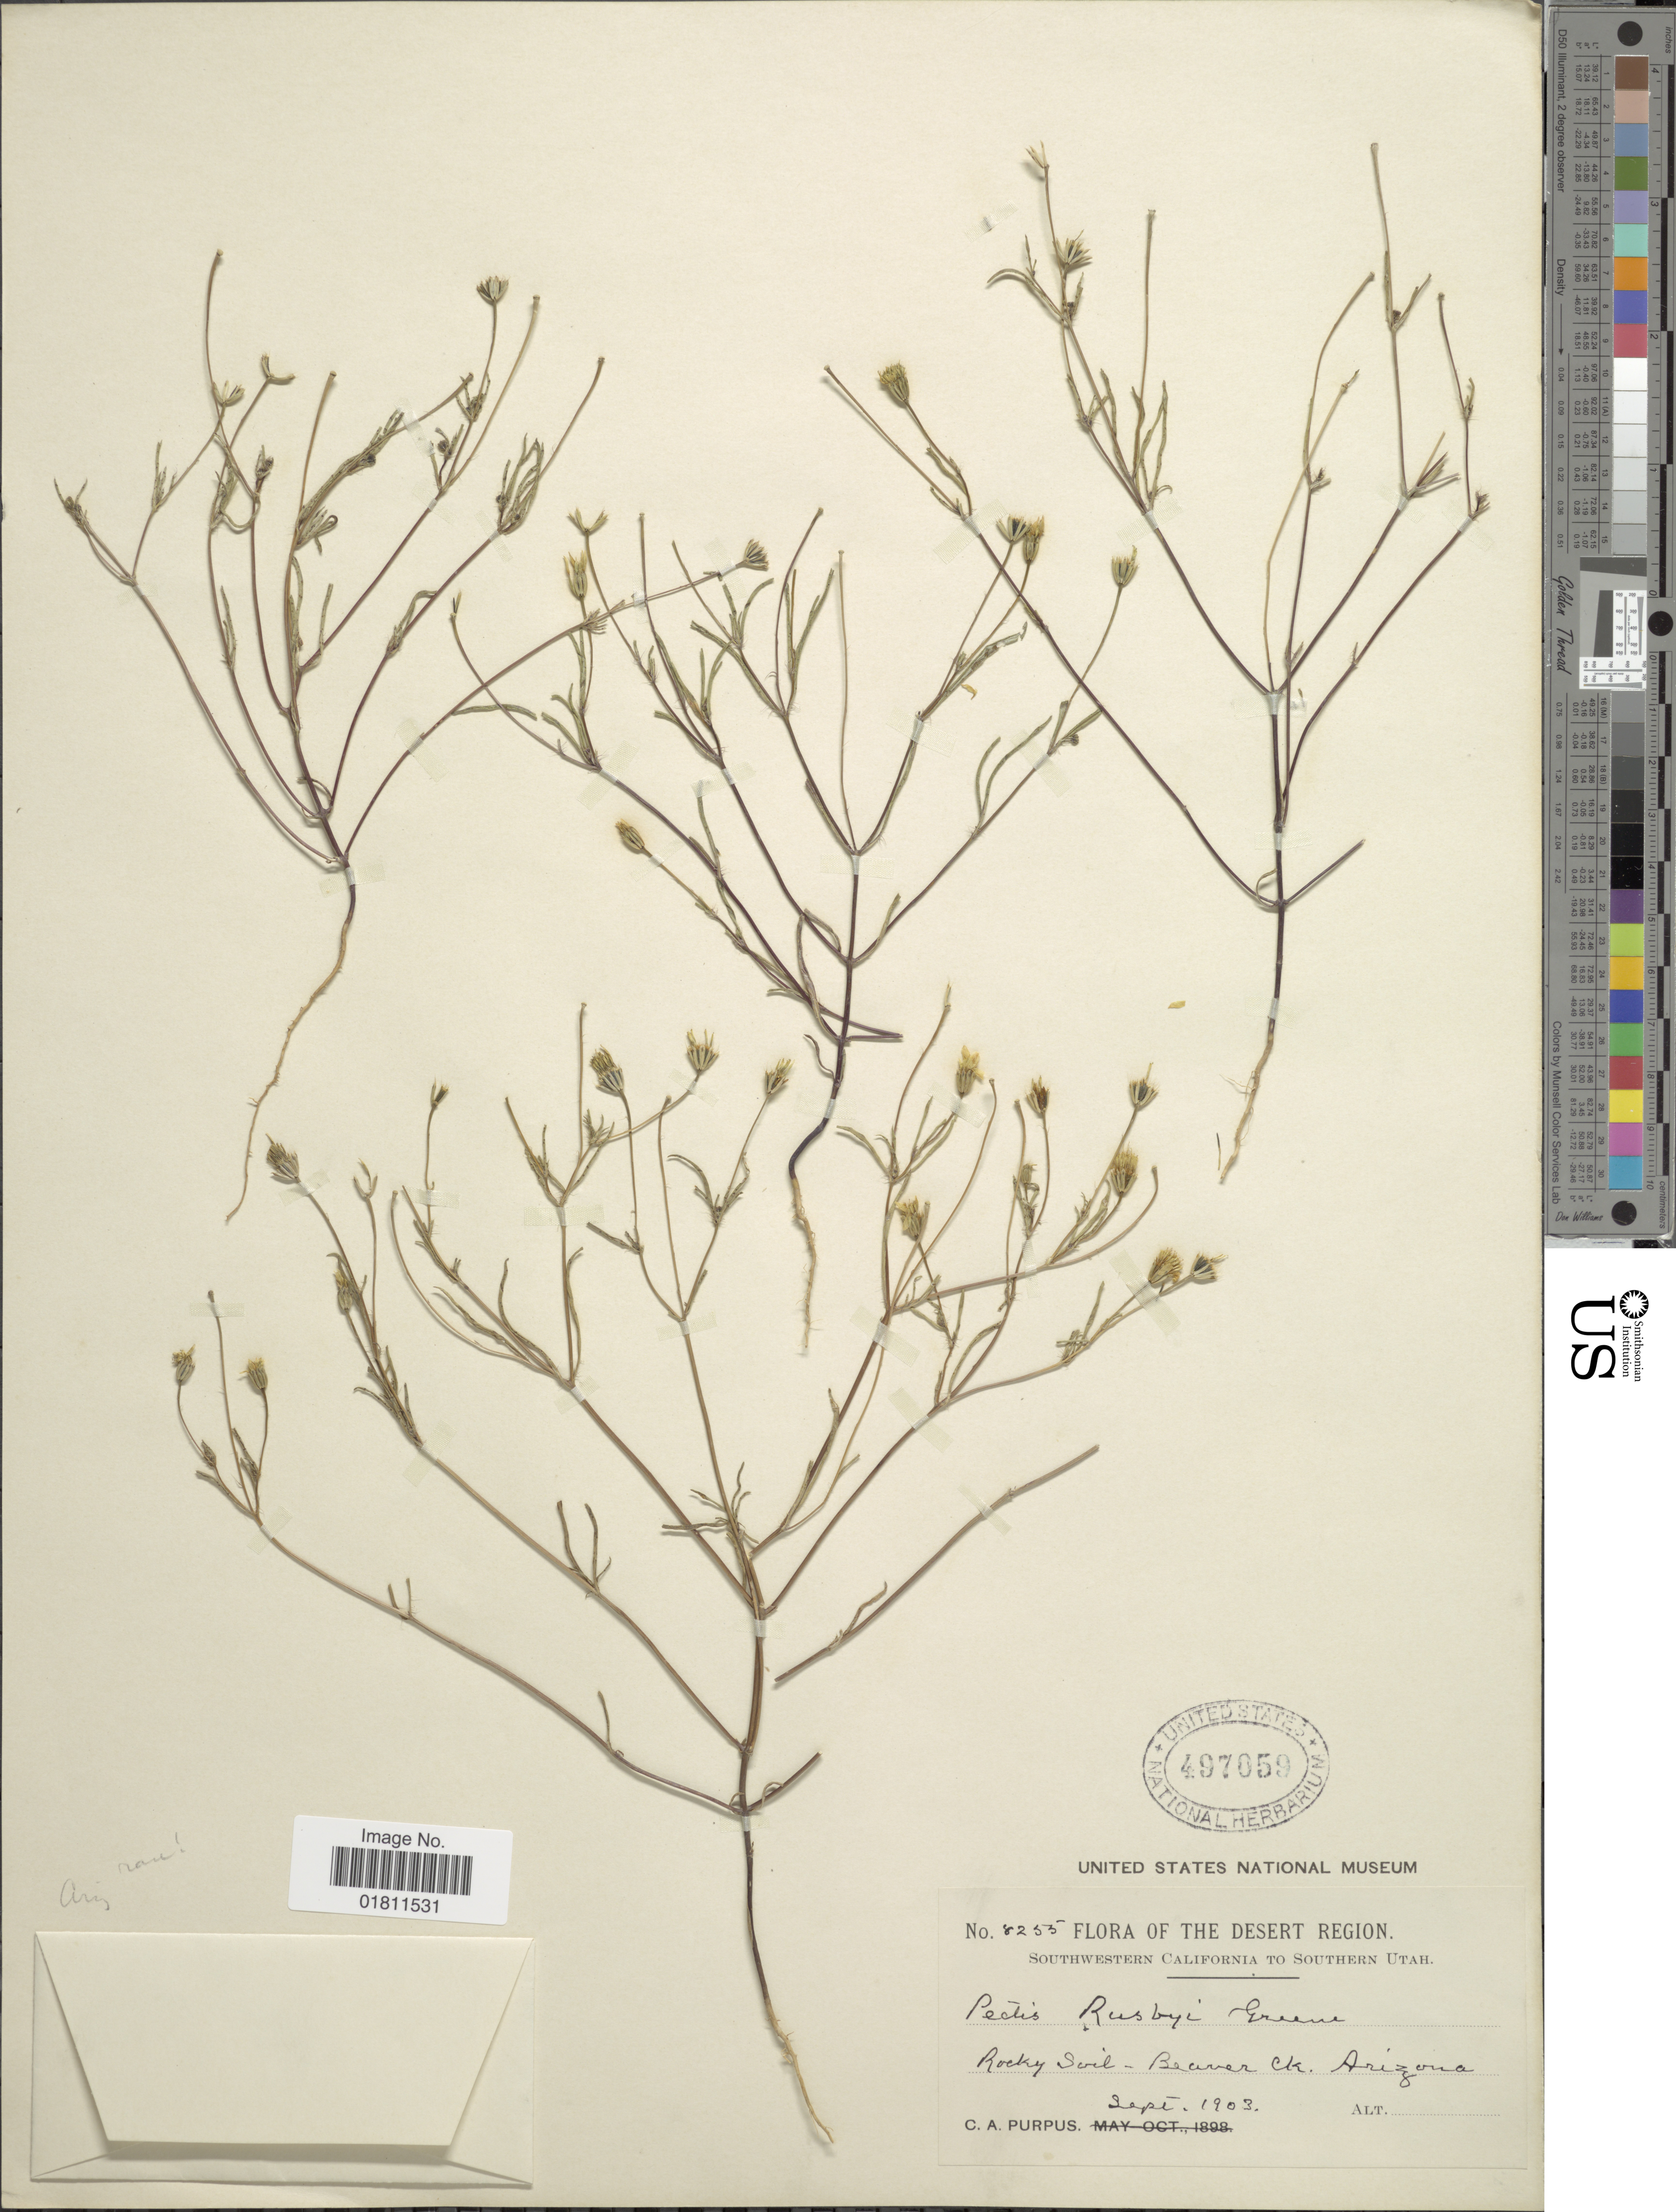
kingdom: Plantae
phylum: Tracheophyta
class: Magnoliopsida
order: Asterales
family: Asteraceae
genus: Pectis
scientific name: Pectis rusbyi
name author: Greene ex A. Gray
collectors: C. A. Purpus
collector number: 8255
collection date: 1903-09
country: United States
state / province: Arizona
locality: Rocky Soil - Beaver Ck, Arizona. Desert Region.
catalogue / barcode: US 497059